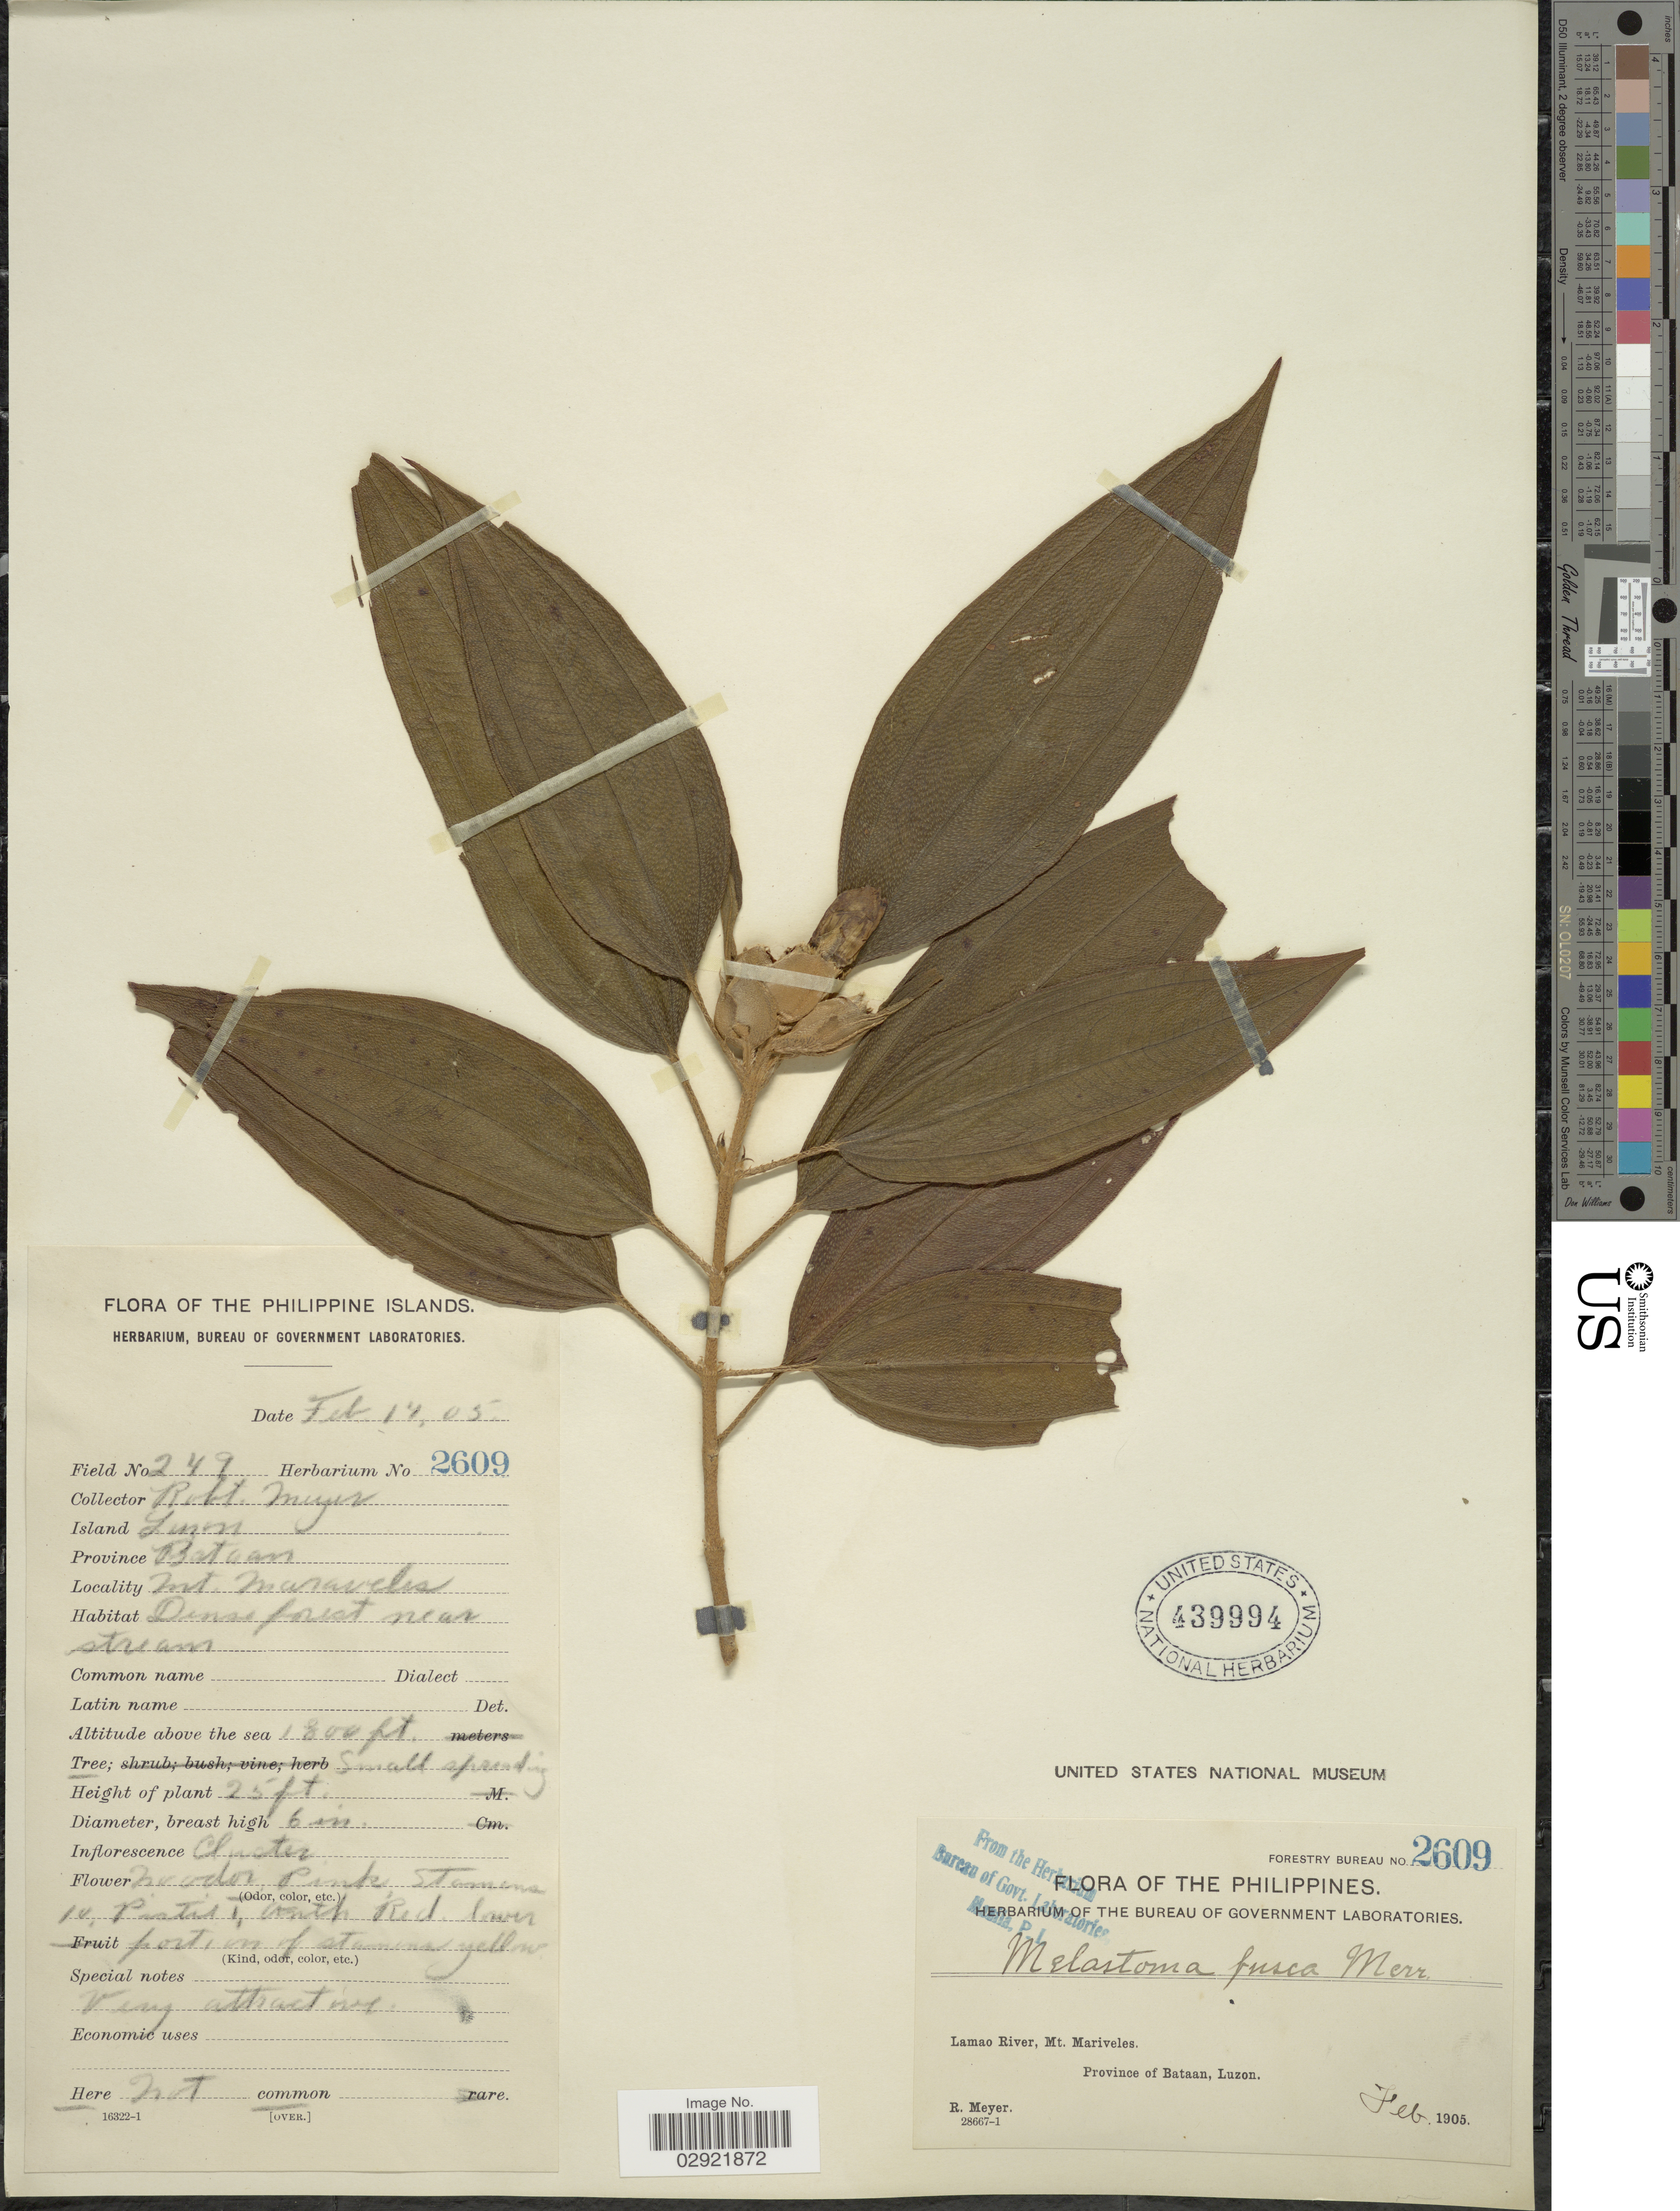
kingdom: Plantae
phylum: Tracheophyta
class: Magnoliopsida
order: Myrtales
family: Melastomataceae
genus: Melastoma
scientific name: Melastoma malabathricum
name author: L.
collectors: R. Meyer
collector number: Forestry Bureau 2609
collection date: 1905-02-14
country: Philippines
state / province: Central Luzon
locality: Lamao River, Mt. Mariveles. Province of Bataan, Luzon.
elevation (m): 549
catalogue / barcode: US 439994